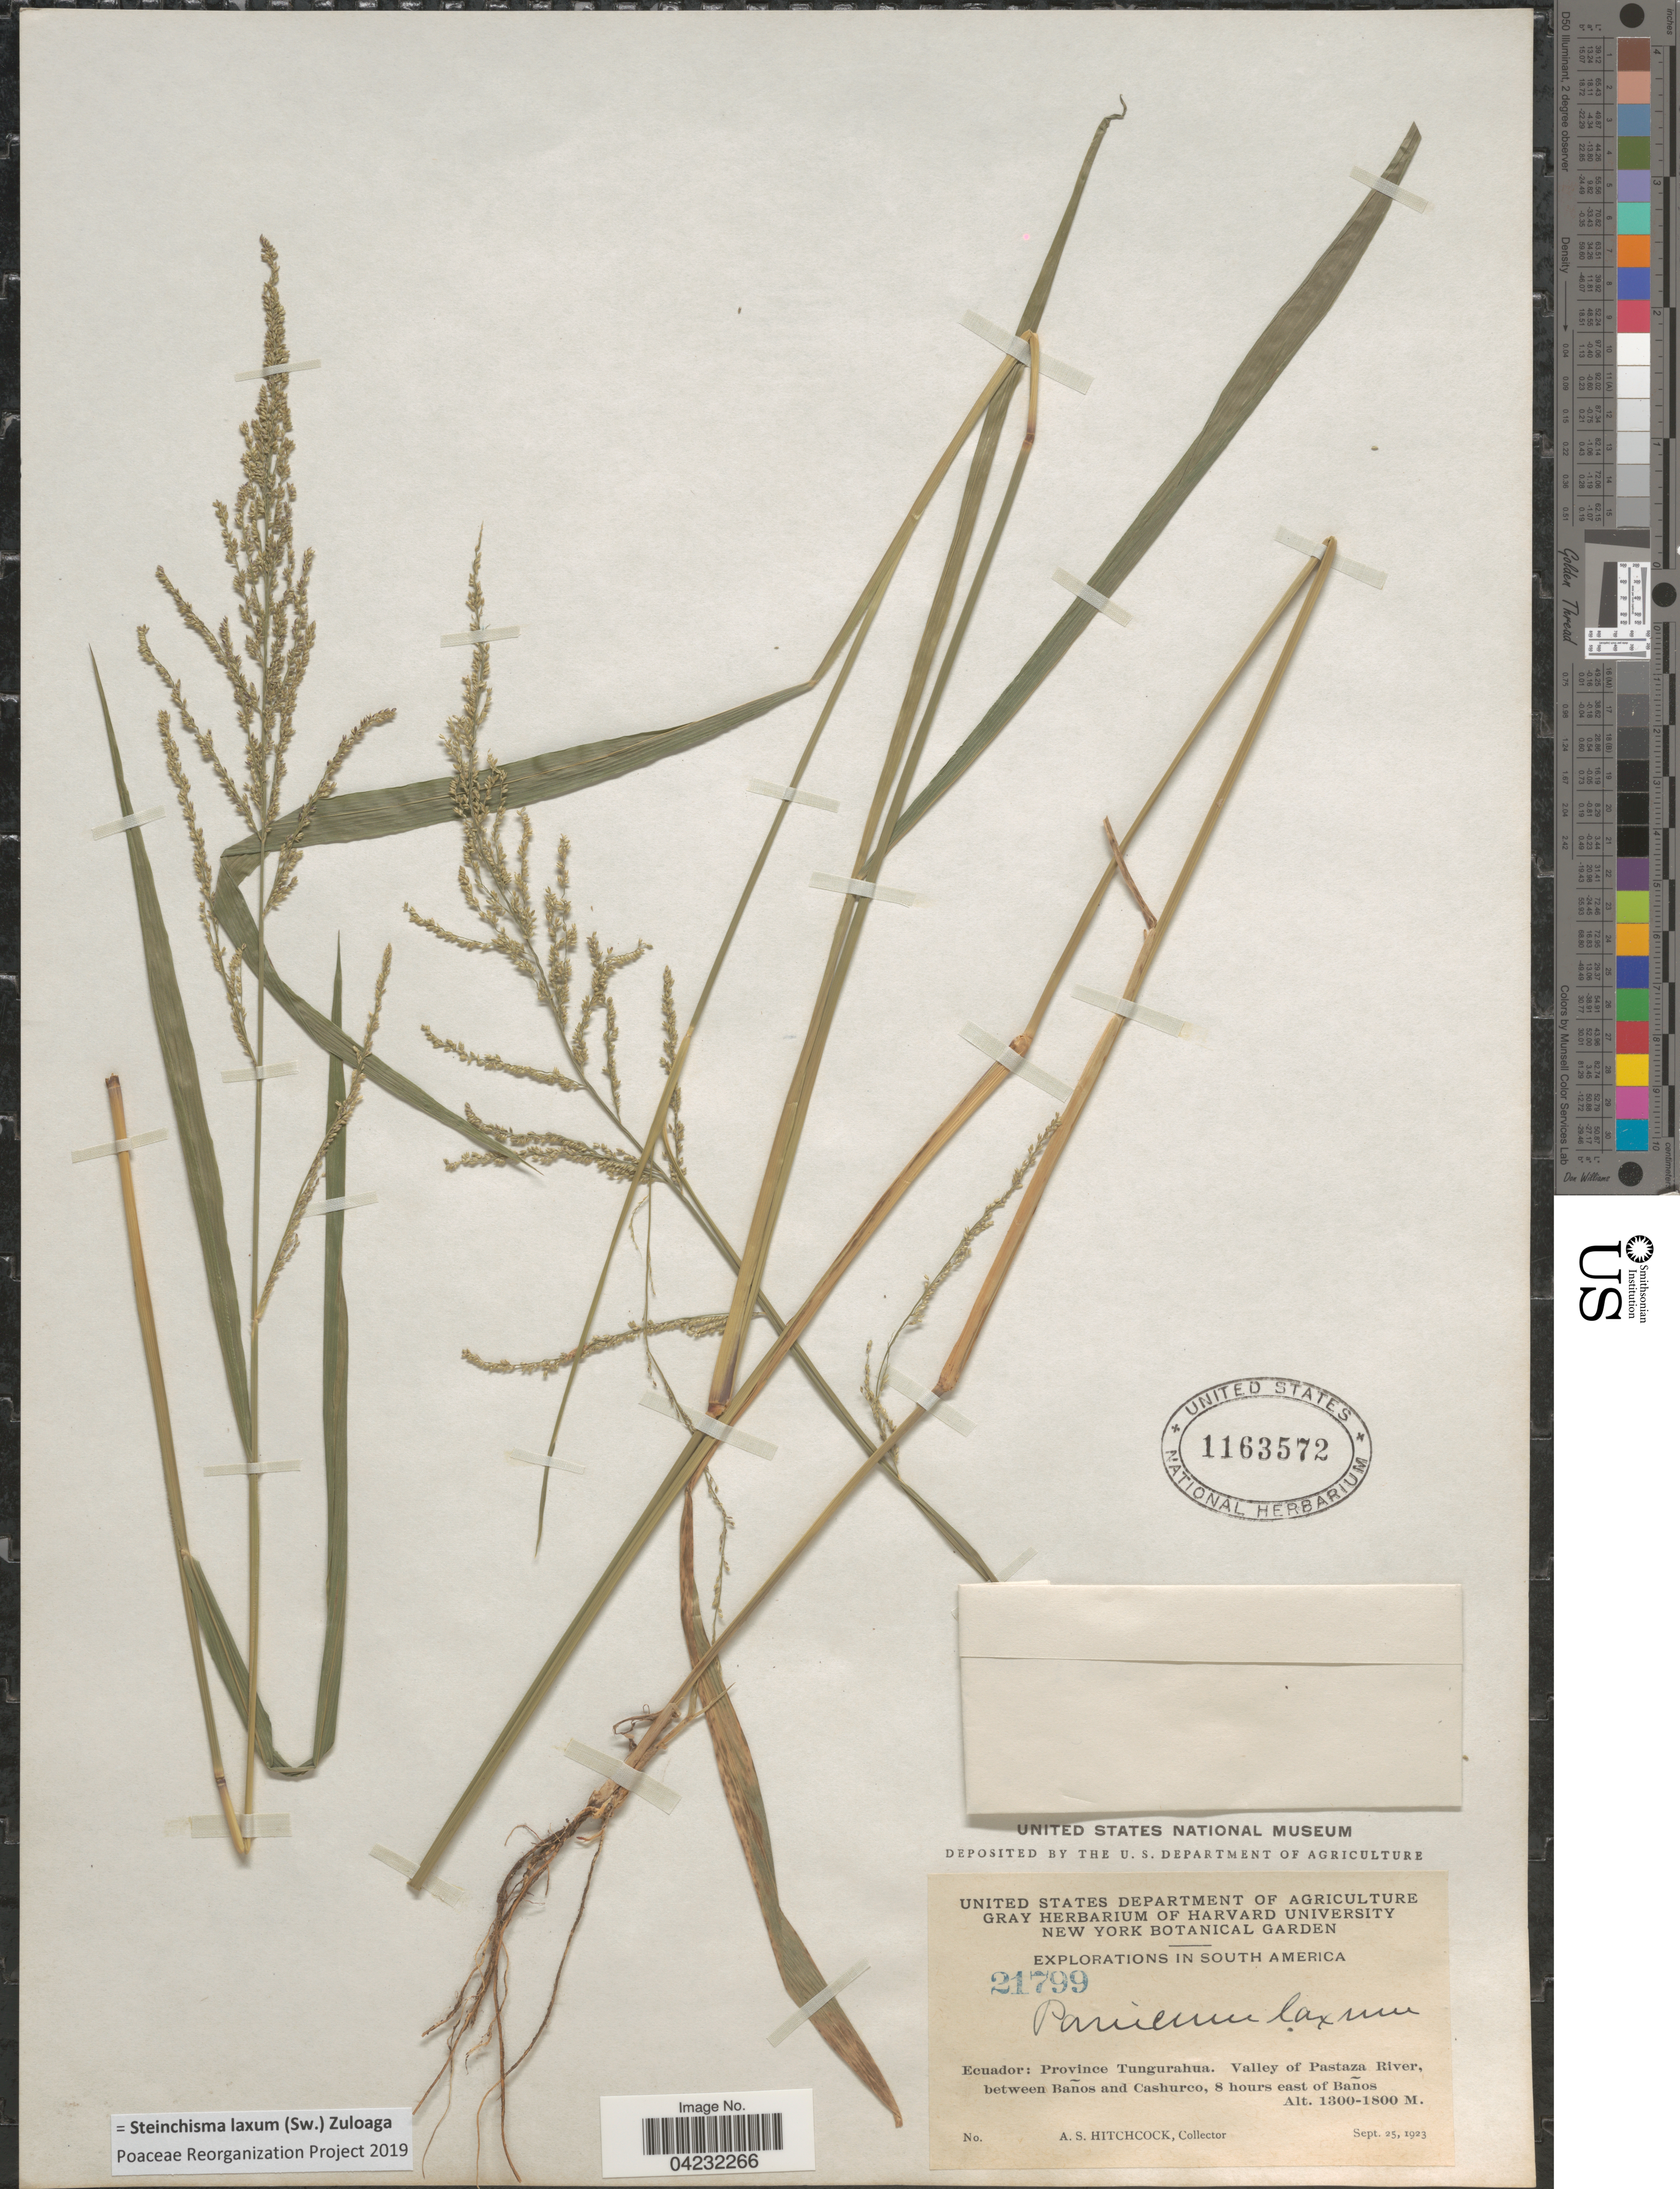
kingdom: Plantae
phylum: Tracheophyta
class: Liliopsida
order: Poales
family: Poaceae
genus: Steinchisma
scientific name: Steinchisma laxum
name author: (Sw.) Zuloaga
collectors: A. S. Hitchcock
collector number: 21799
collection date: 1923-09-25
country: Ecuador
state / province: Tungurahua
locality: Explorations in South America. Valley of Pastaza River, between Baños and Cashurco, 8 hours east of Baños.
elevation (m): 1300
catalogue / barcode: US 1163572